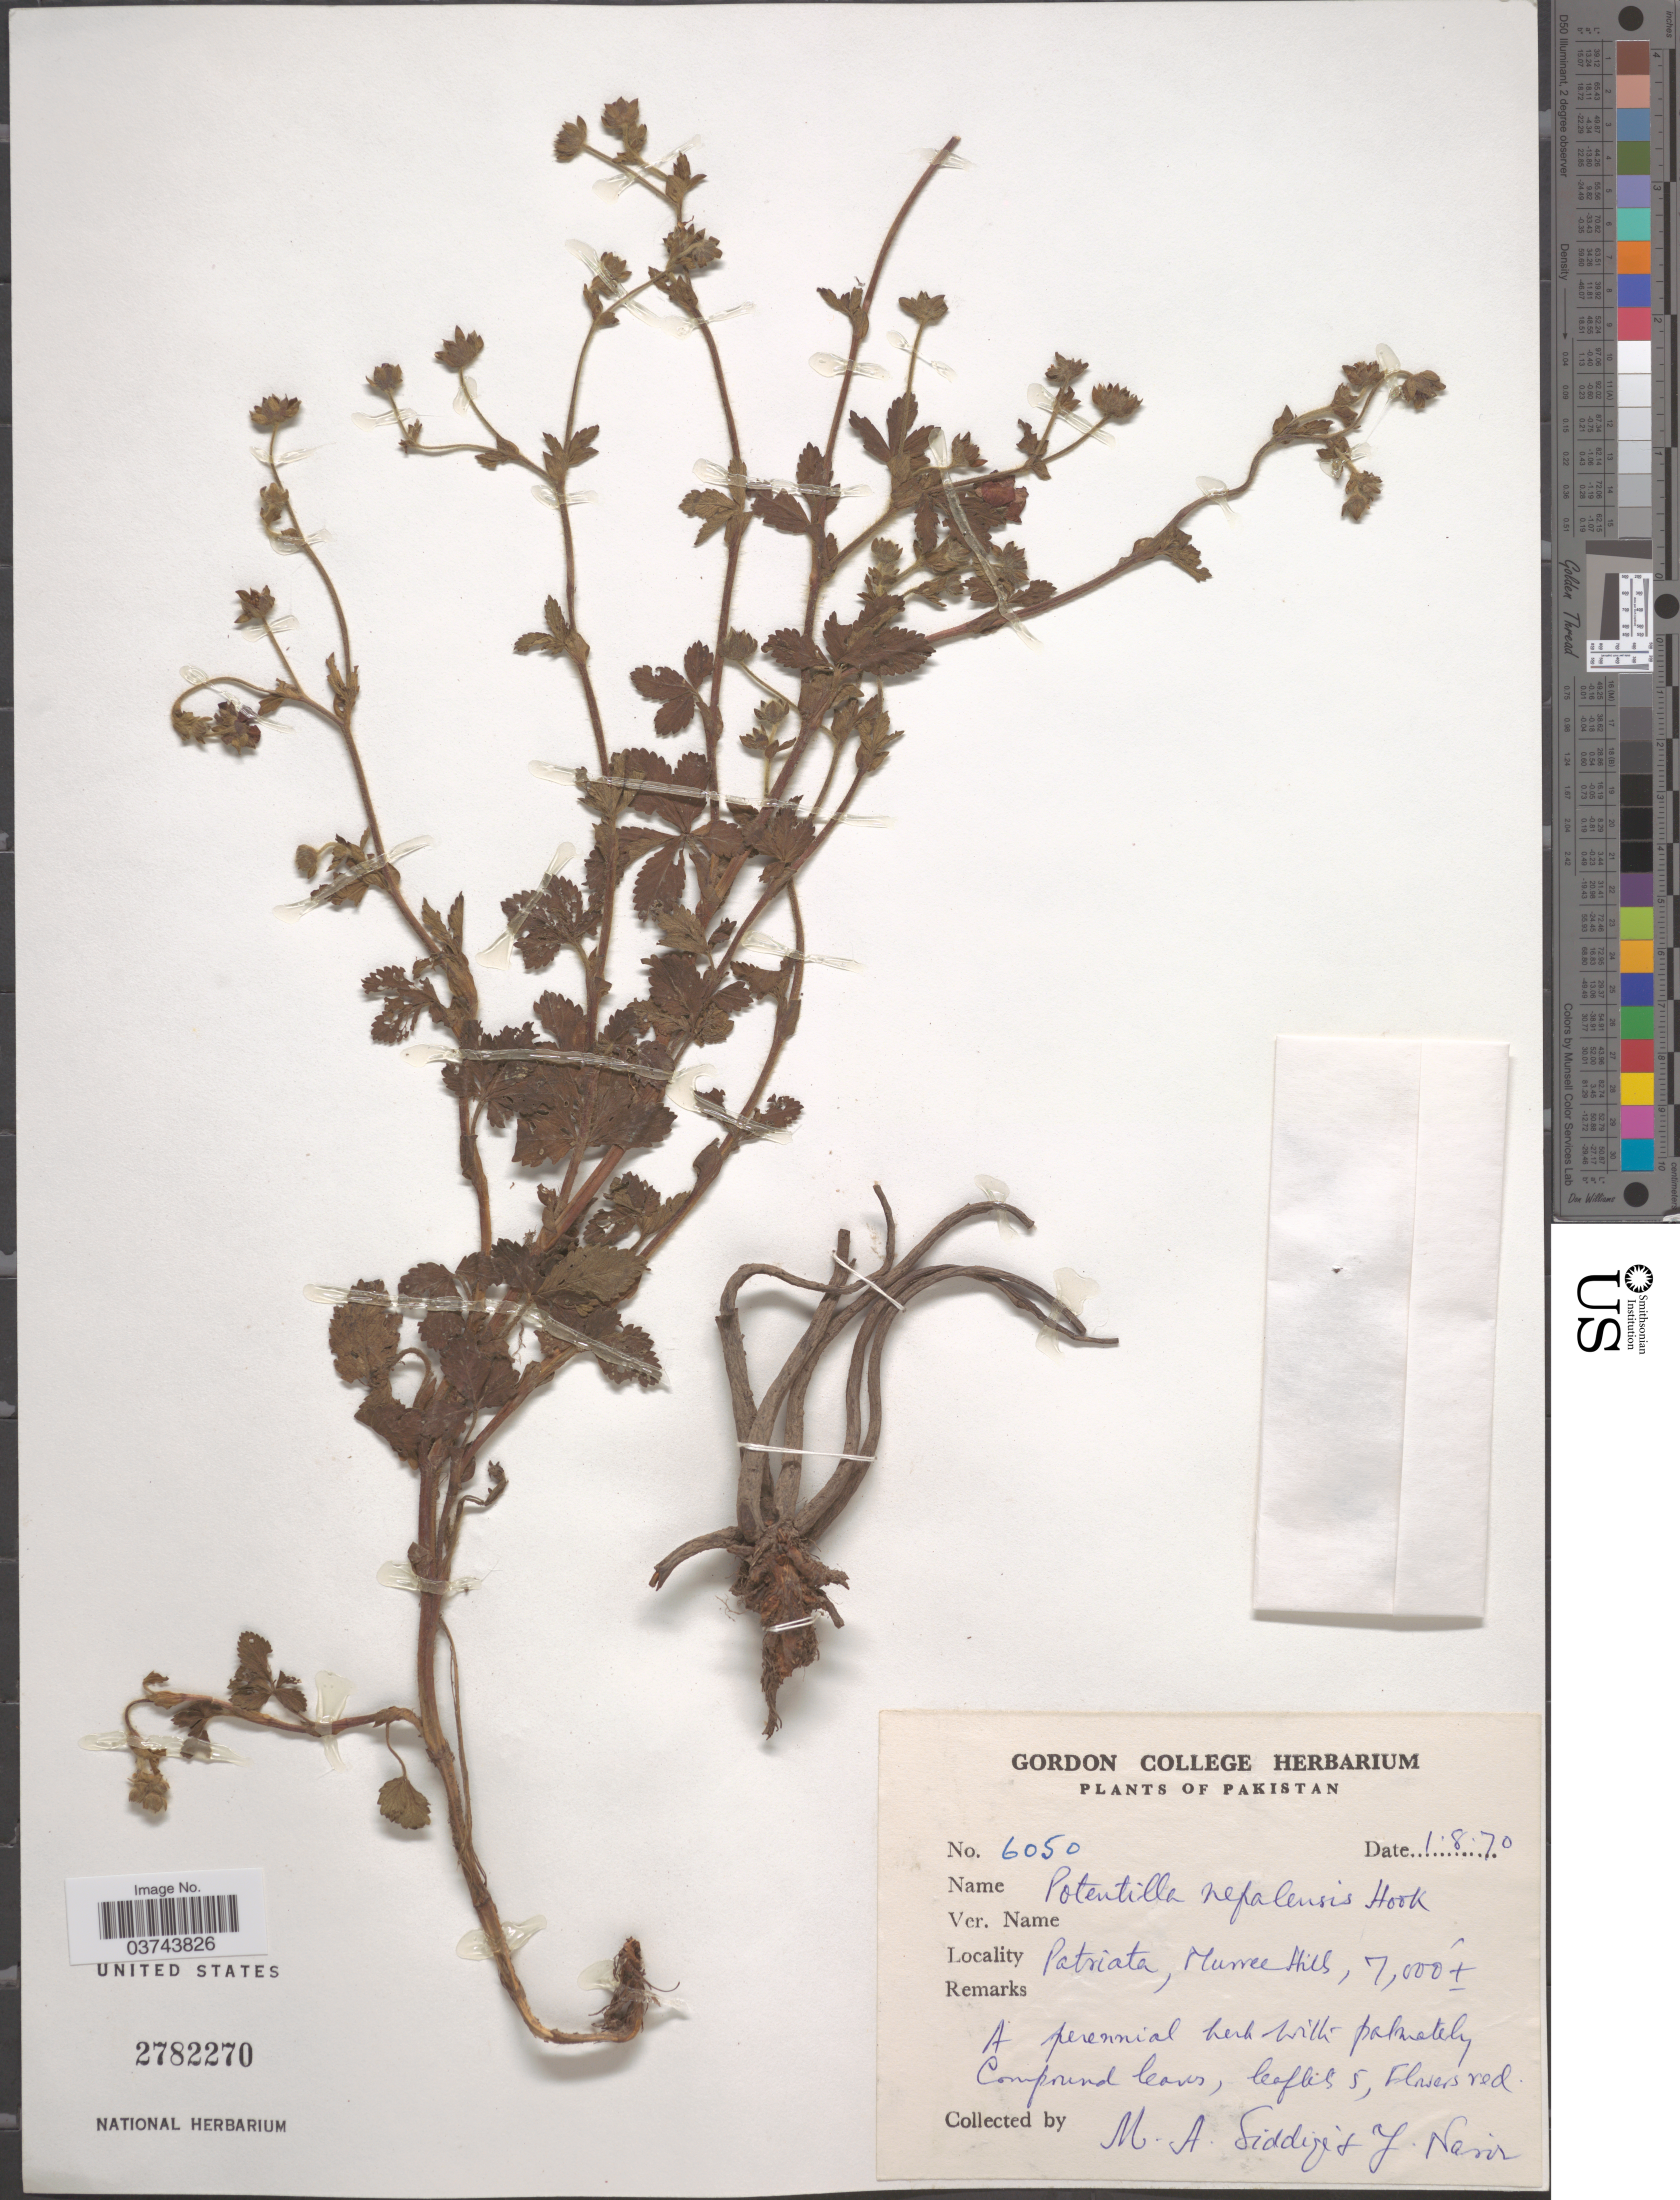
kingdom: Plantae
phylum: Tracheophyta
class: Magnoliopsida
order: Rosales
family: Rosaceae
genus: Potentilla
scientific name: Potentilla nepalensis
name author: Hook.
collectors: M. Siddiqi & Y. Nani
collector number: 6050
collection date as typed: Transcribed d/m/y: 1/8/70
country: Pakistan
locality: Patriata, Murree Hill.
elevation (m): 2134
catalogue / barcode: US 2782270